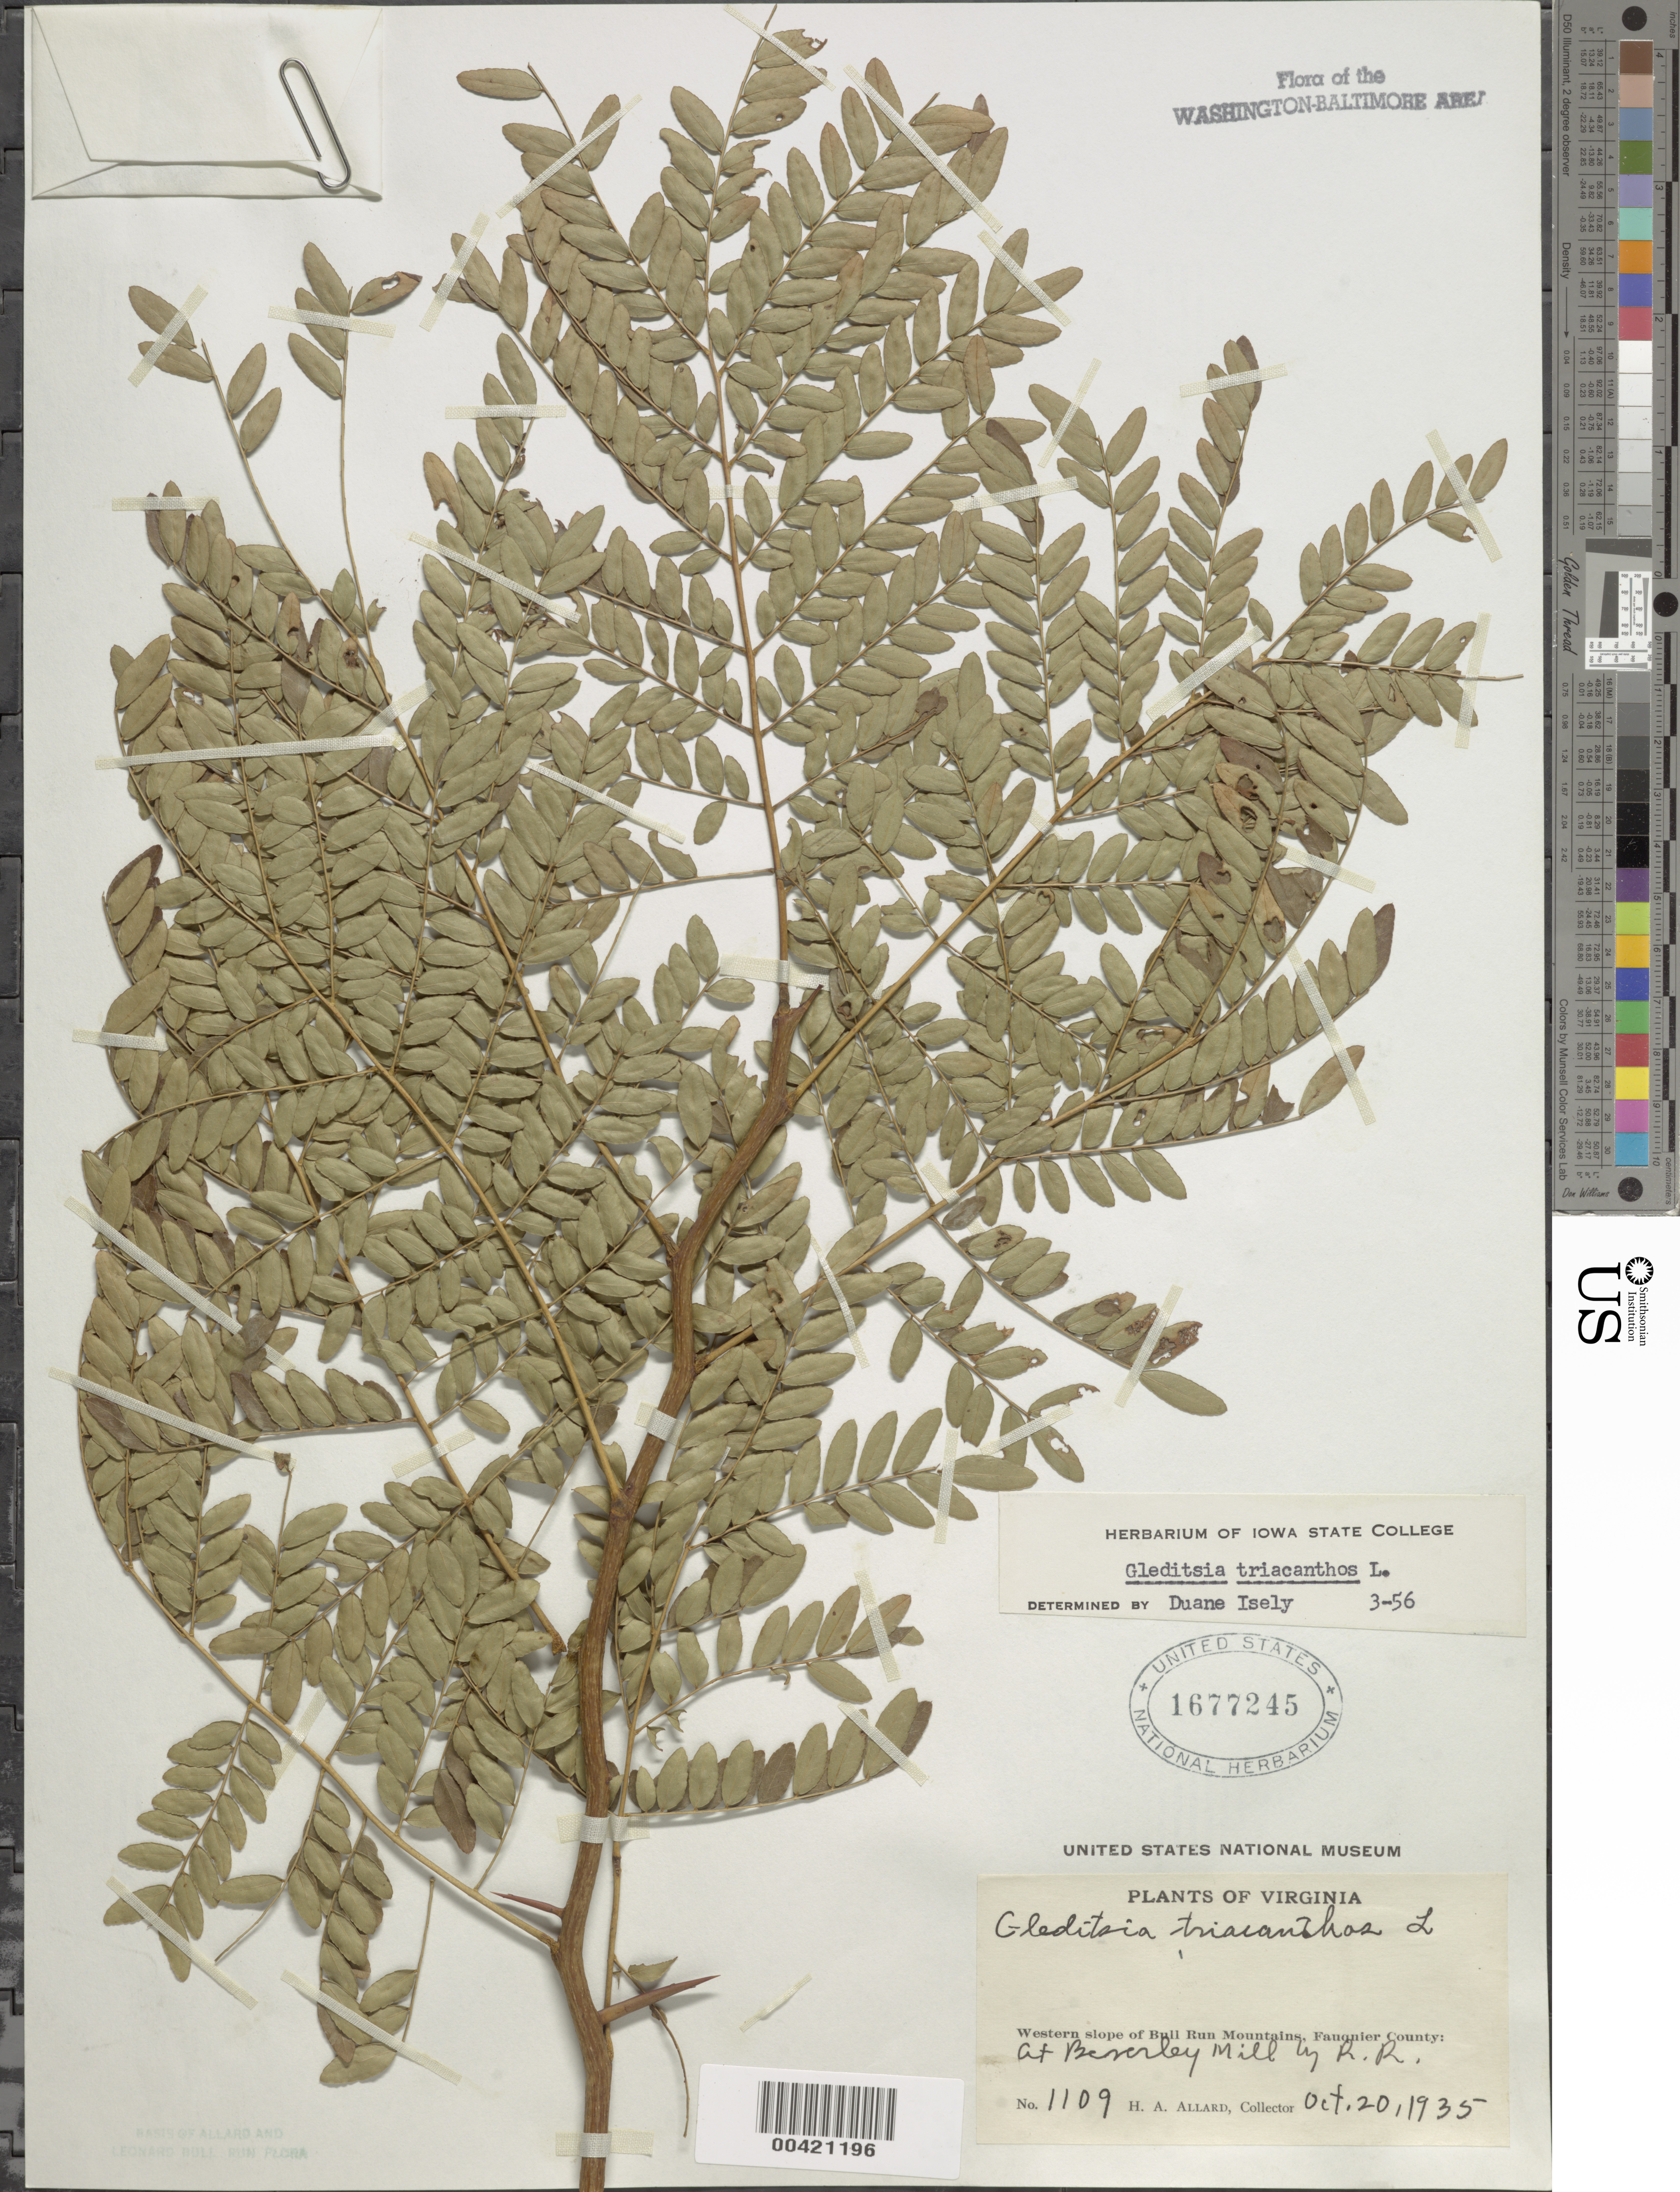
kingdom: Plantae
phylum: Tracheophyta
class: Magnoliopsida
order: Fabales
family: Fabaceae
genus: Gleditsia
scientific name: Gleditsia triacanthos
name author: L.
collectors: H. A. Allard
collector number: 1109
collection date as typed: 20 Oct 1935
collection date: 1935-10-20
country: United States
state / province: Virginia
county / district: Fauquier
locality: Beverley Mill by railroad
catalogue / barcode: US 1677245